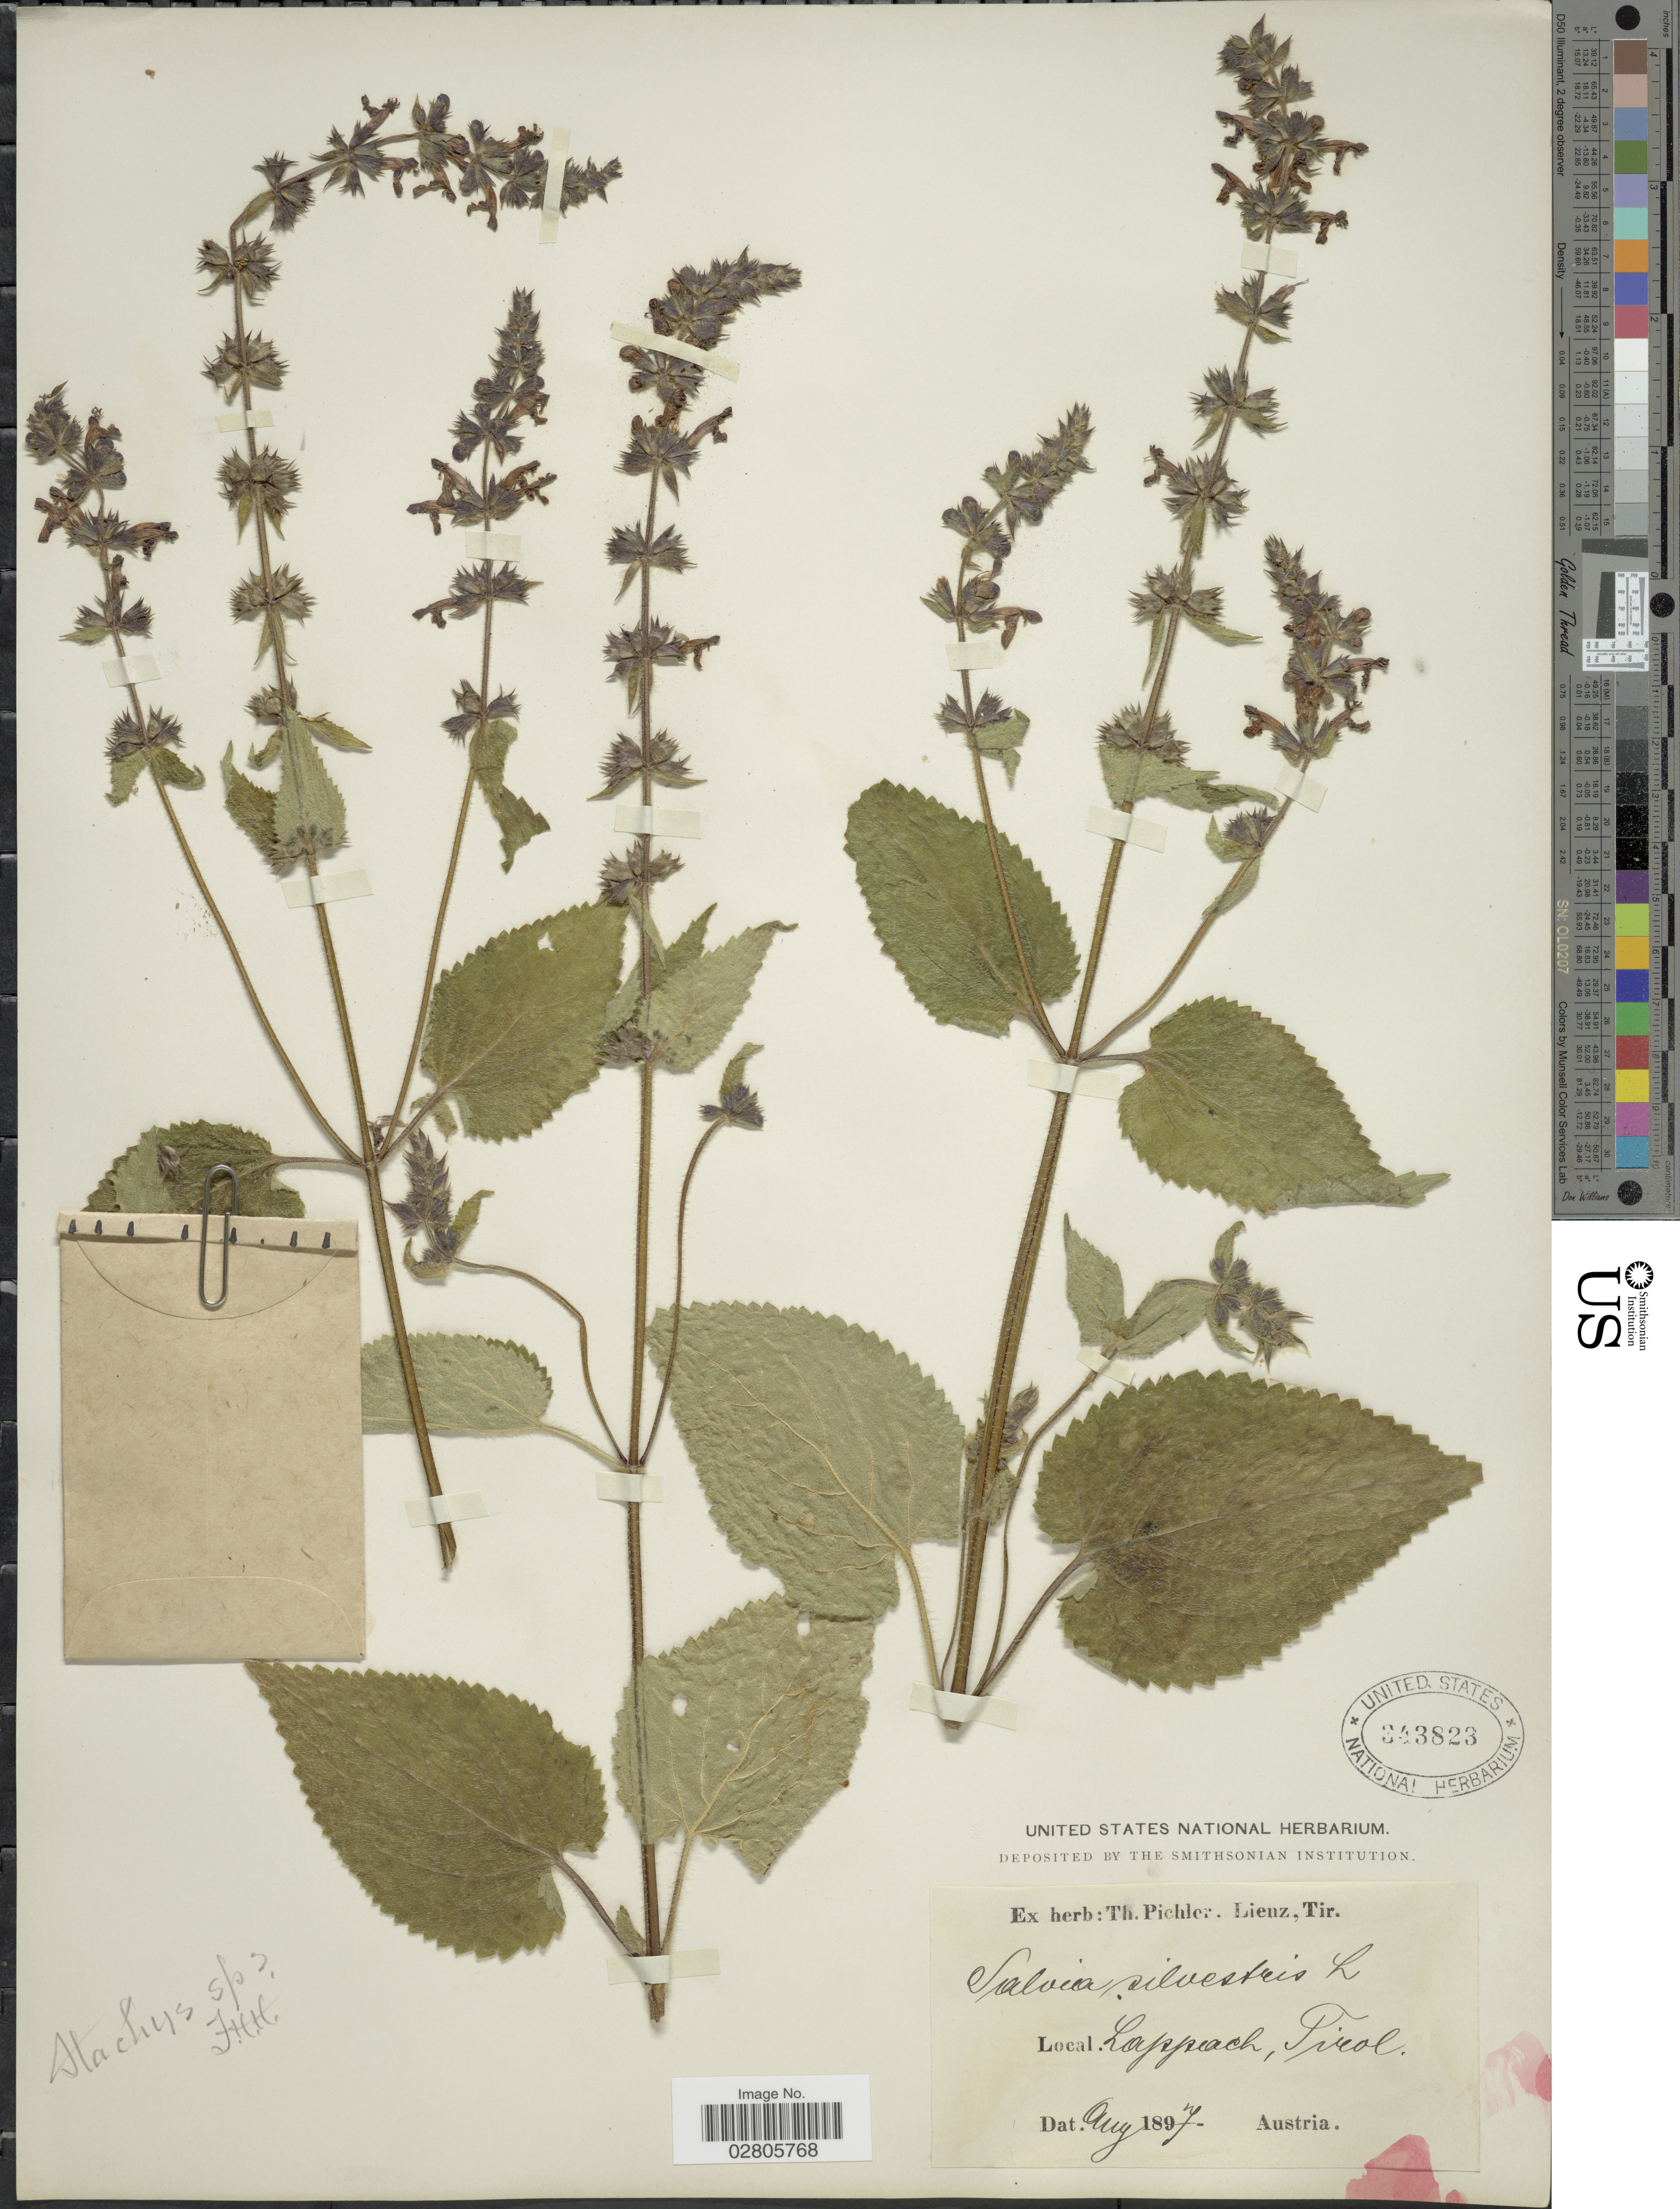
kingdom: Plantae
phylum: Tracheophyta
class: Magnoliopsida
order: Lamiales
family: Lamiaceae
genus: Salvia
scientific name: Salvia sylvestris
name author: L.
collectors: ex herb. T. Pichler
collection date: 1897-08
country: Italy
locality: Lappach, Tirol.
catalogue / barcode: US 343823